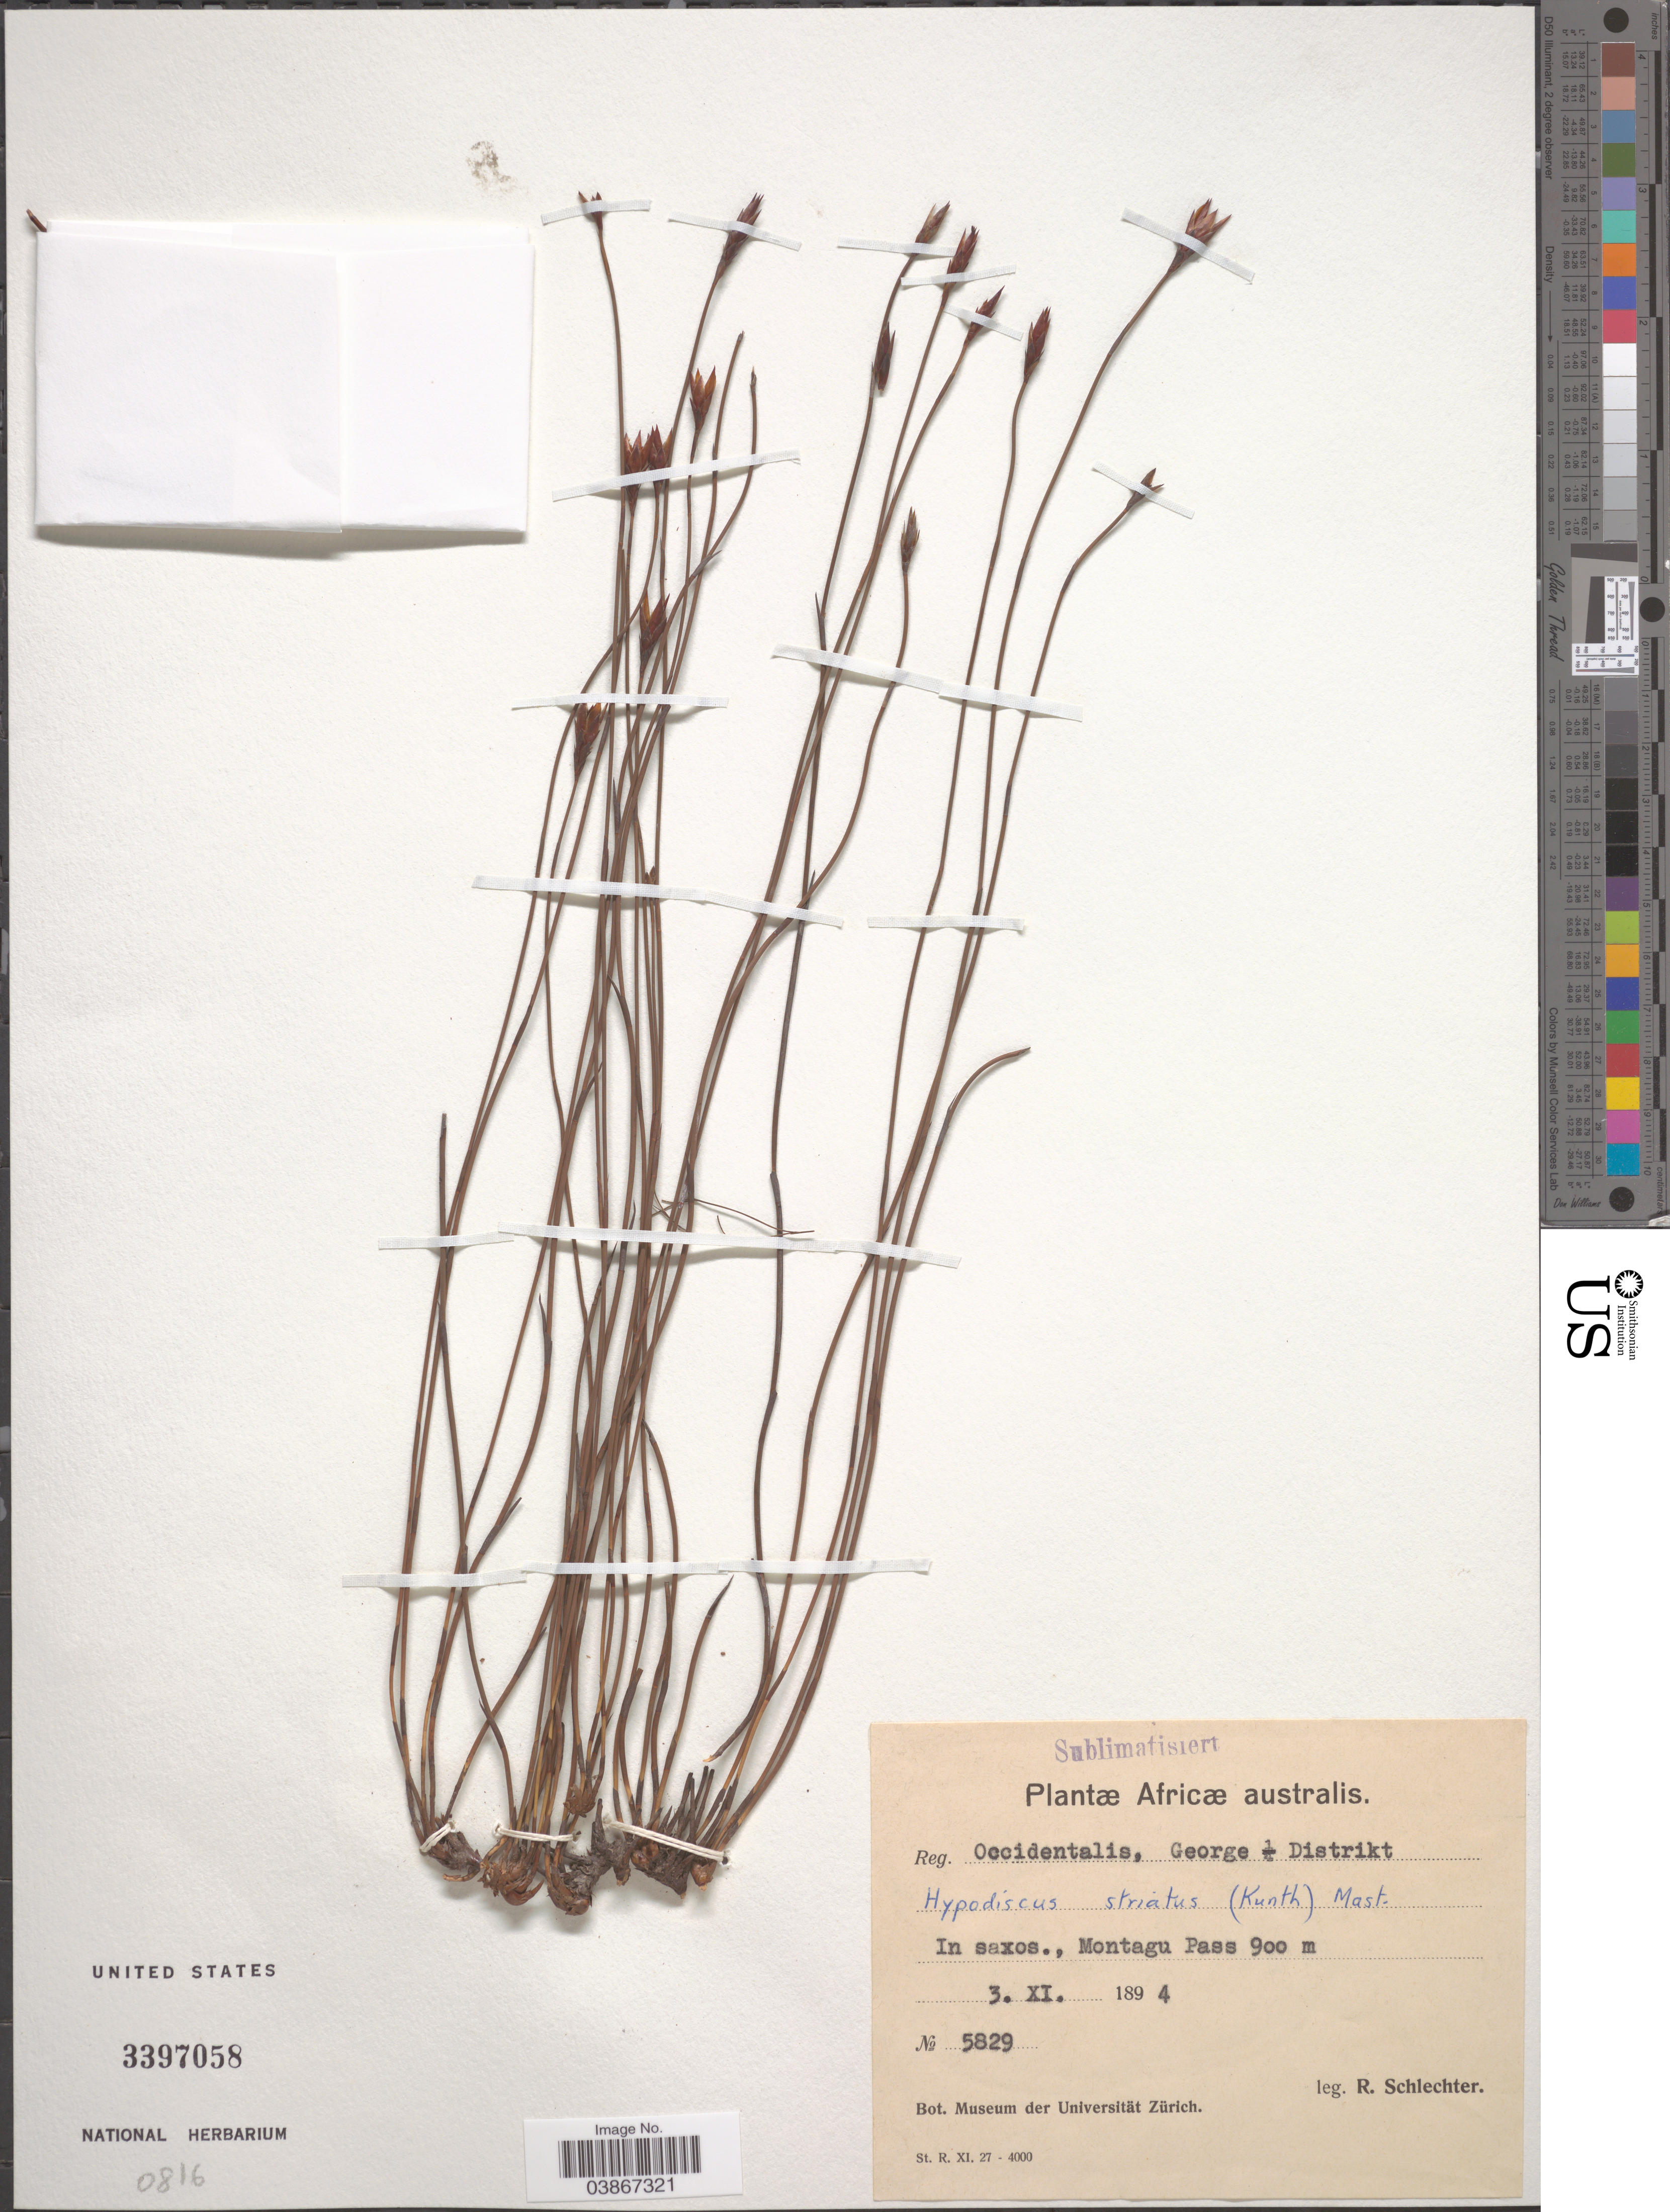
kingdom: Plantae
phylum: Tracheophyta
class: Liliopsida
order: Poales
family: Restionaceae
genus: Hypodiscus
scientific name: Hypodiscus striatus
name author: Mast.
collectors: F. R. R. Schlechter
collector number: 5829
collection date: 1894-11-03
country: South Africa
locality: Africæ australis. In saxos., Montagu Pass.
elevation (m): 900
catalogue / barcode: US 3397058